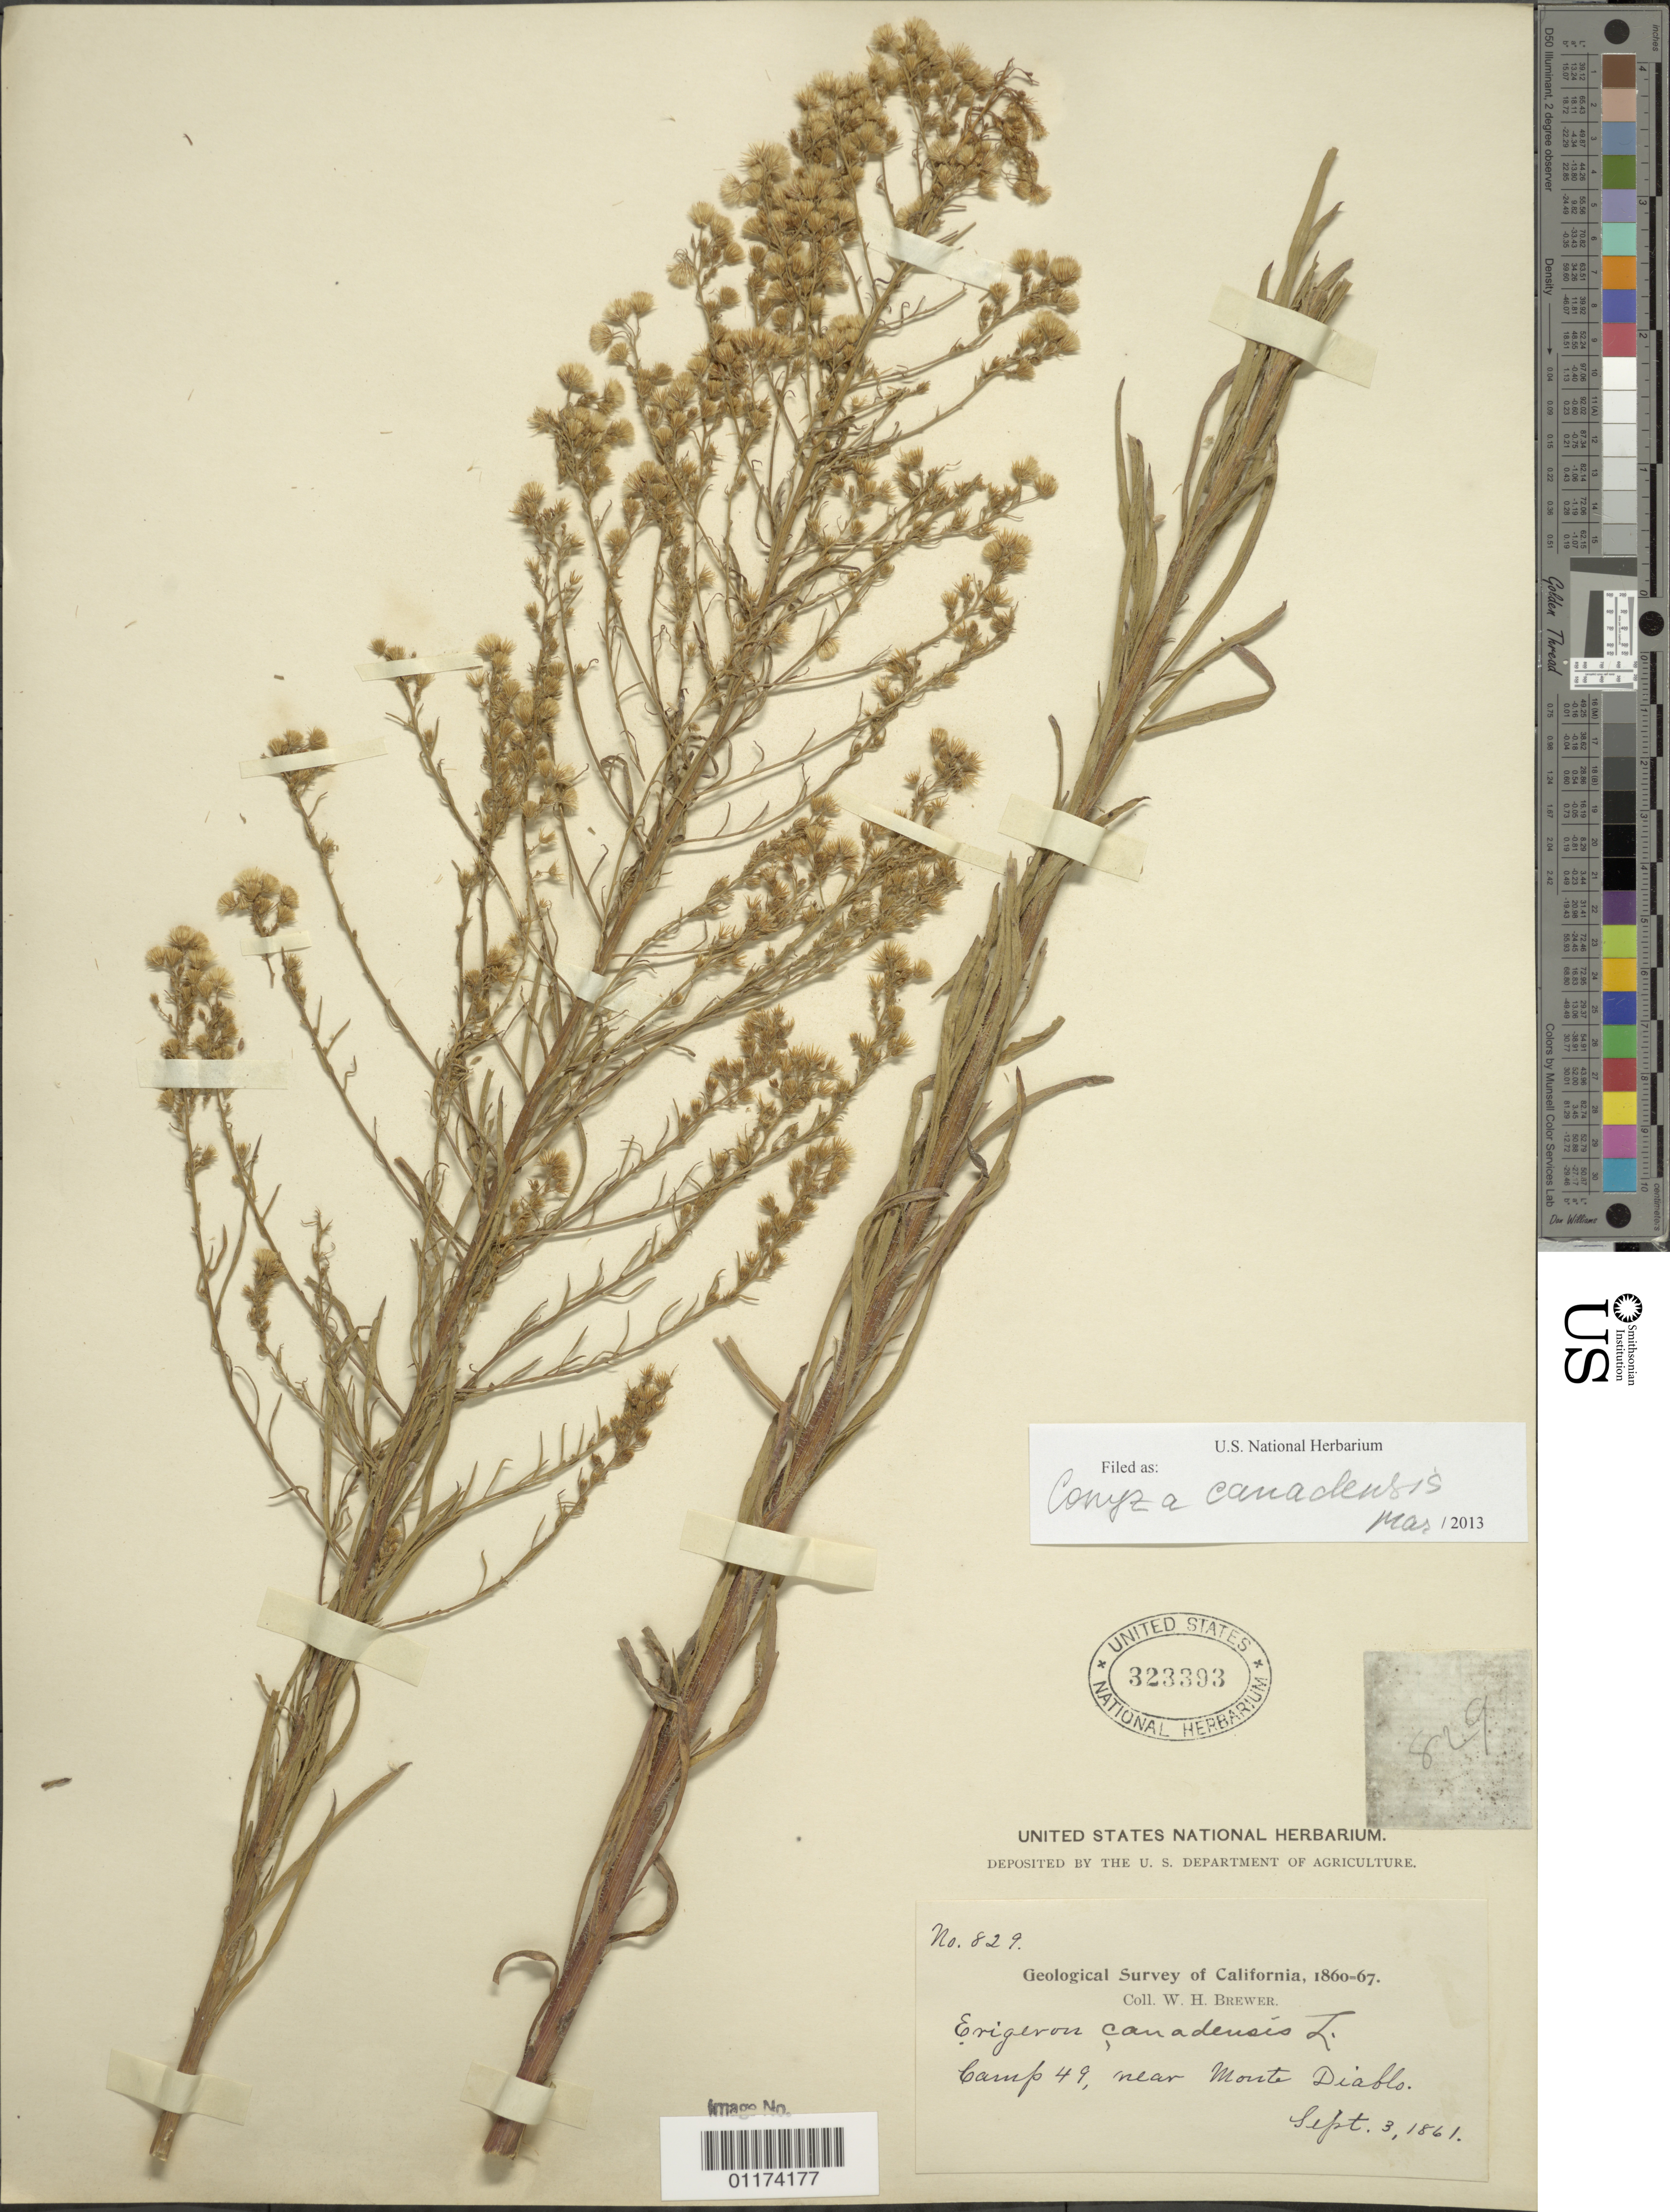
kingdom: Plantae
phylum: Tracheophyta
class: Magnoliopsida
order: Asterales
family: Asteraceae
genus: Conyza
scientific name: Conyza canadensis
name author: (L.) Cronq.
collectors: W. H. Brewer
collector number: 829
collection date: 1861-09-03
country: United States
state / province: California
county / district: Contra Costa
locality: Camp 49, near Monte Diablo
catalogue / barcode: US 323393